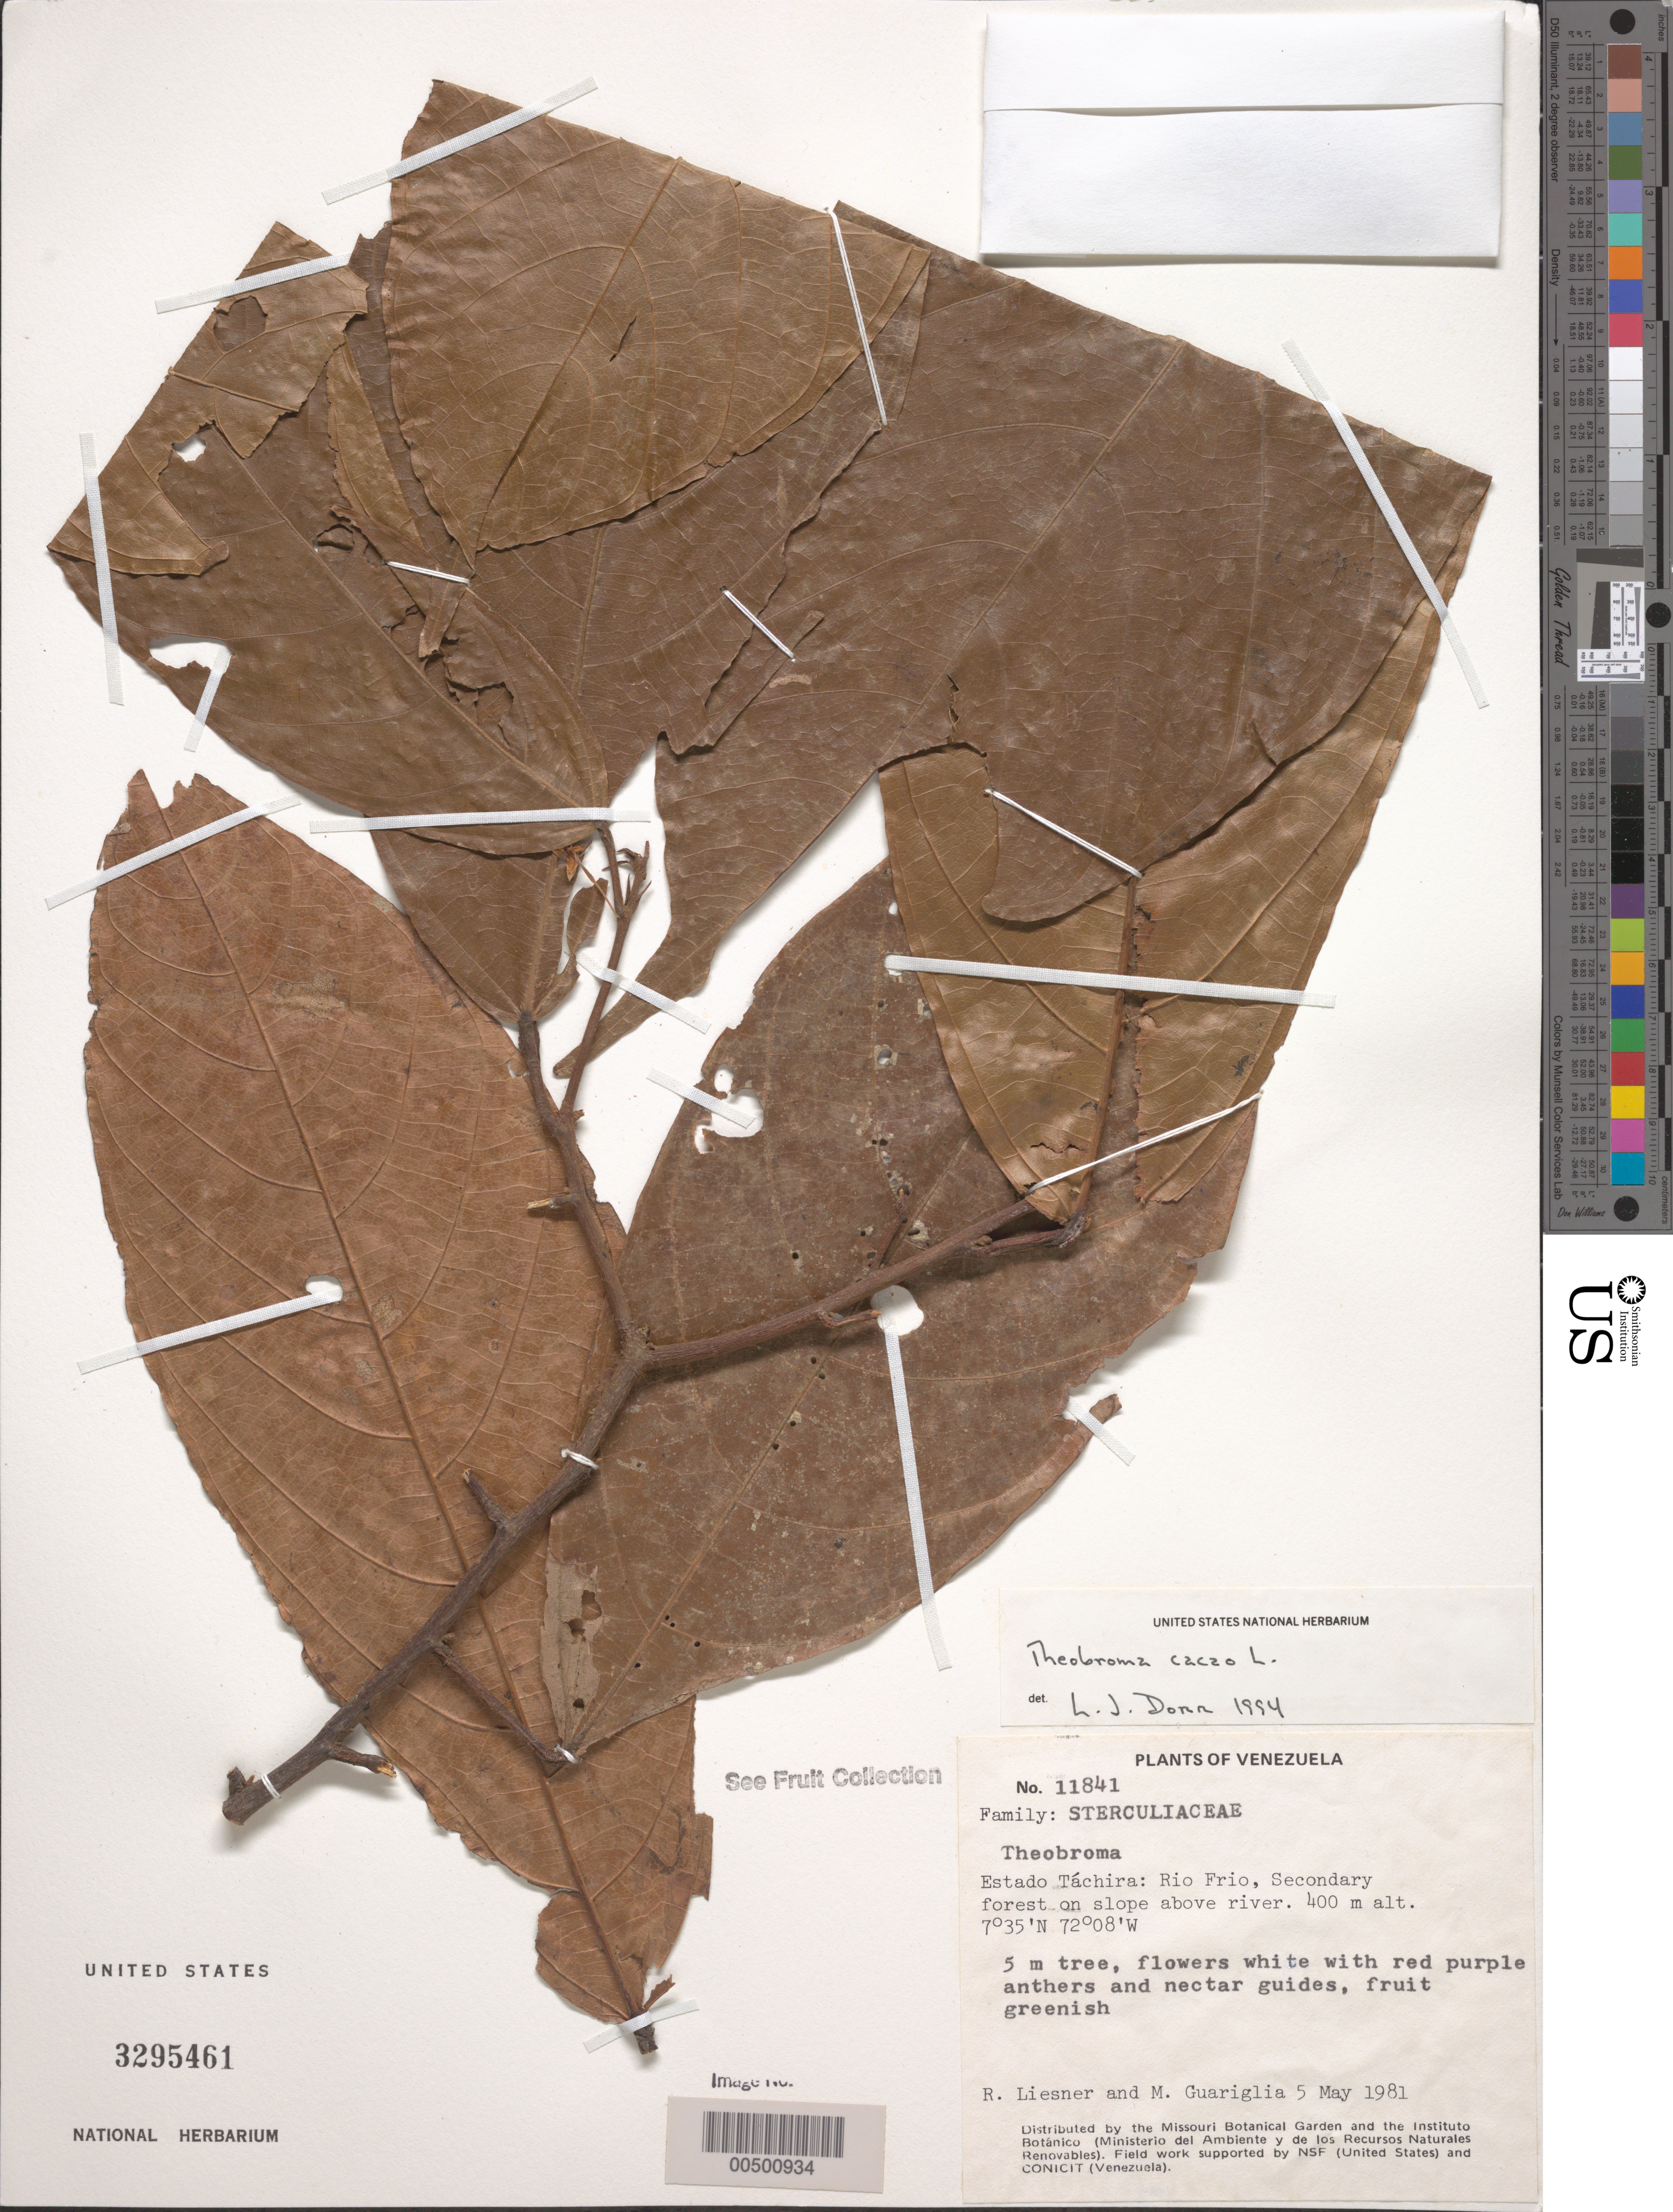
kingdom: Plantae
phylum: Tracheophyta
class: Magnoliopsida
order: Malvales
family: Malvaceae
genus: Theobroma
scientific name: Theobroma cacao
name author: L.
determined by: Dorr, L. J., (BOT), Smithsonian Institution - National Museum of Natural History (UNITED STATES)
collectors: R. L. Liesner & M. Guariglia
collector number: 11841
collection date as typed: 05 May 1981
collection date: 1981-05-05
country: Venezuela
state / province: Táchira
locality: Rio Frio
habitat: Secondary forest on slope above river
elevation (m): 400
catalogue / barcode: US 3295461